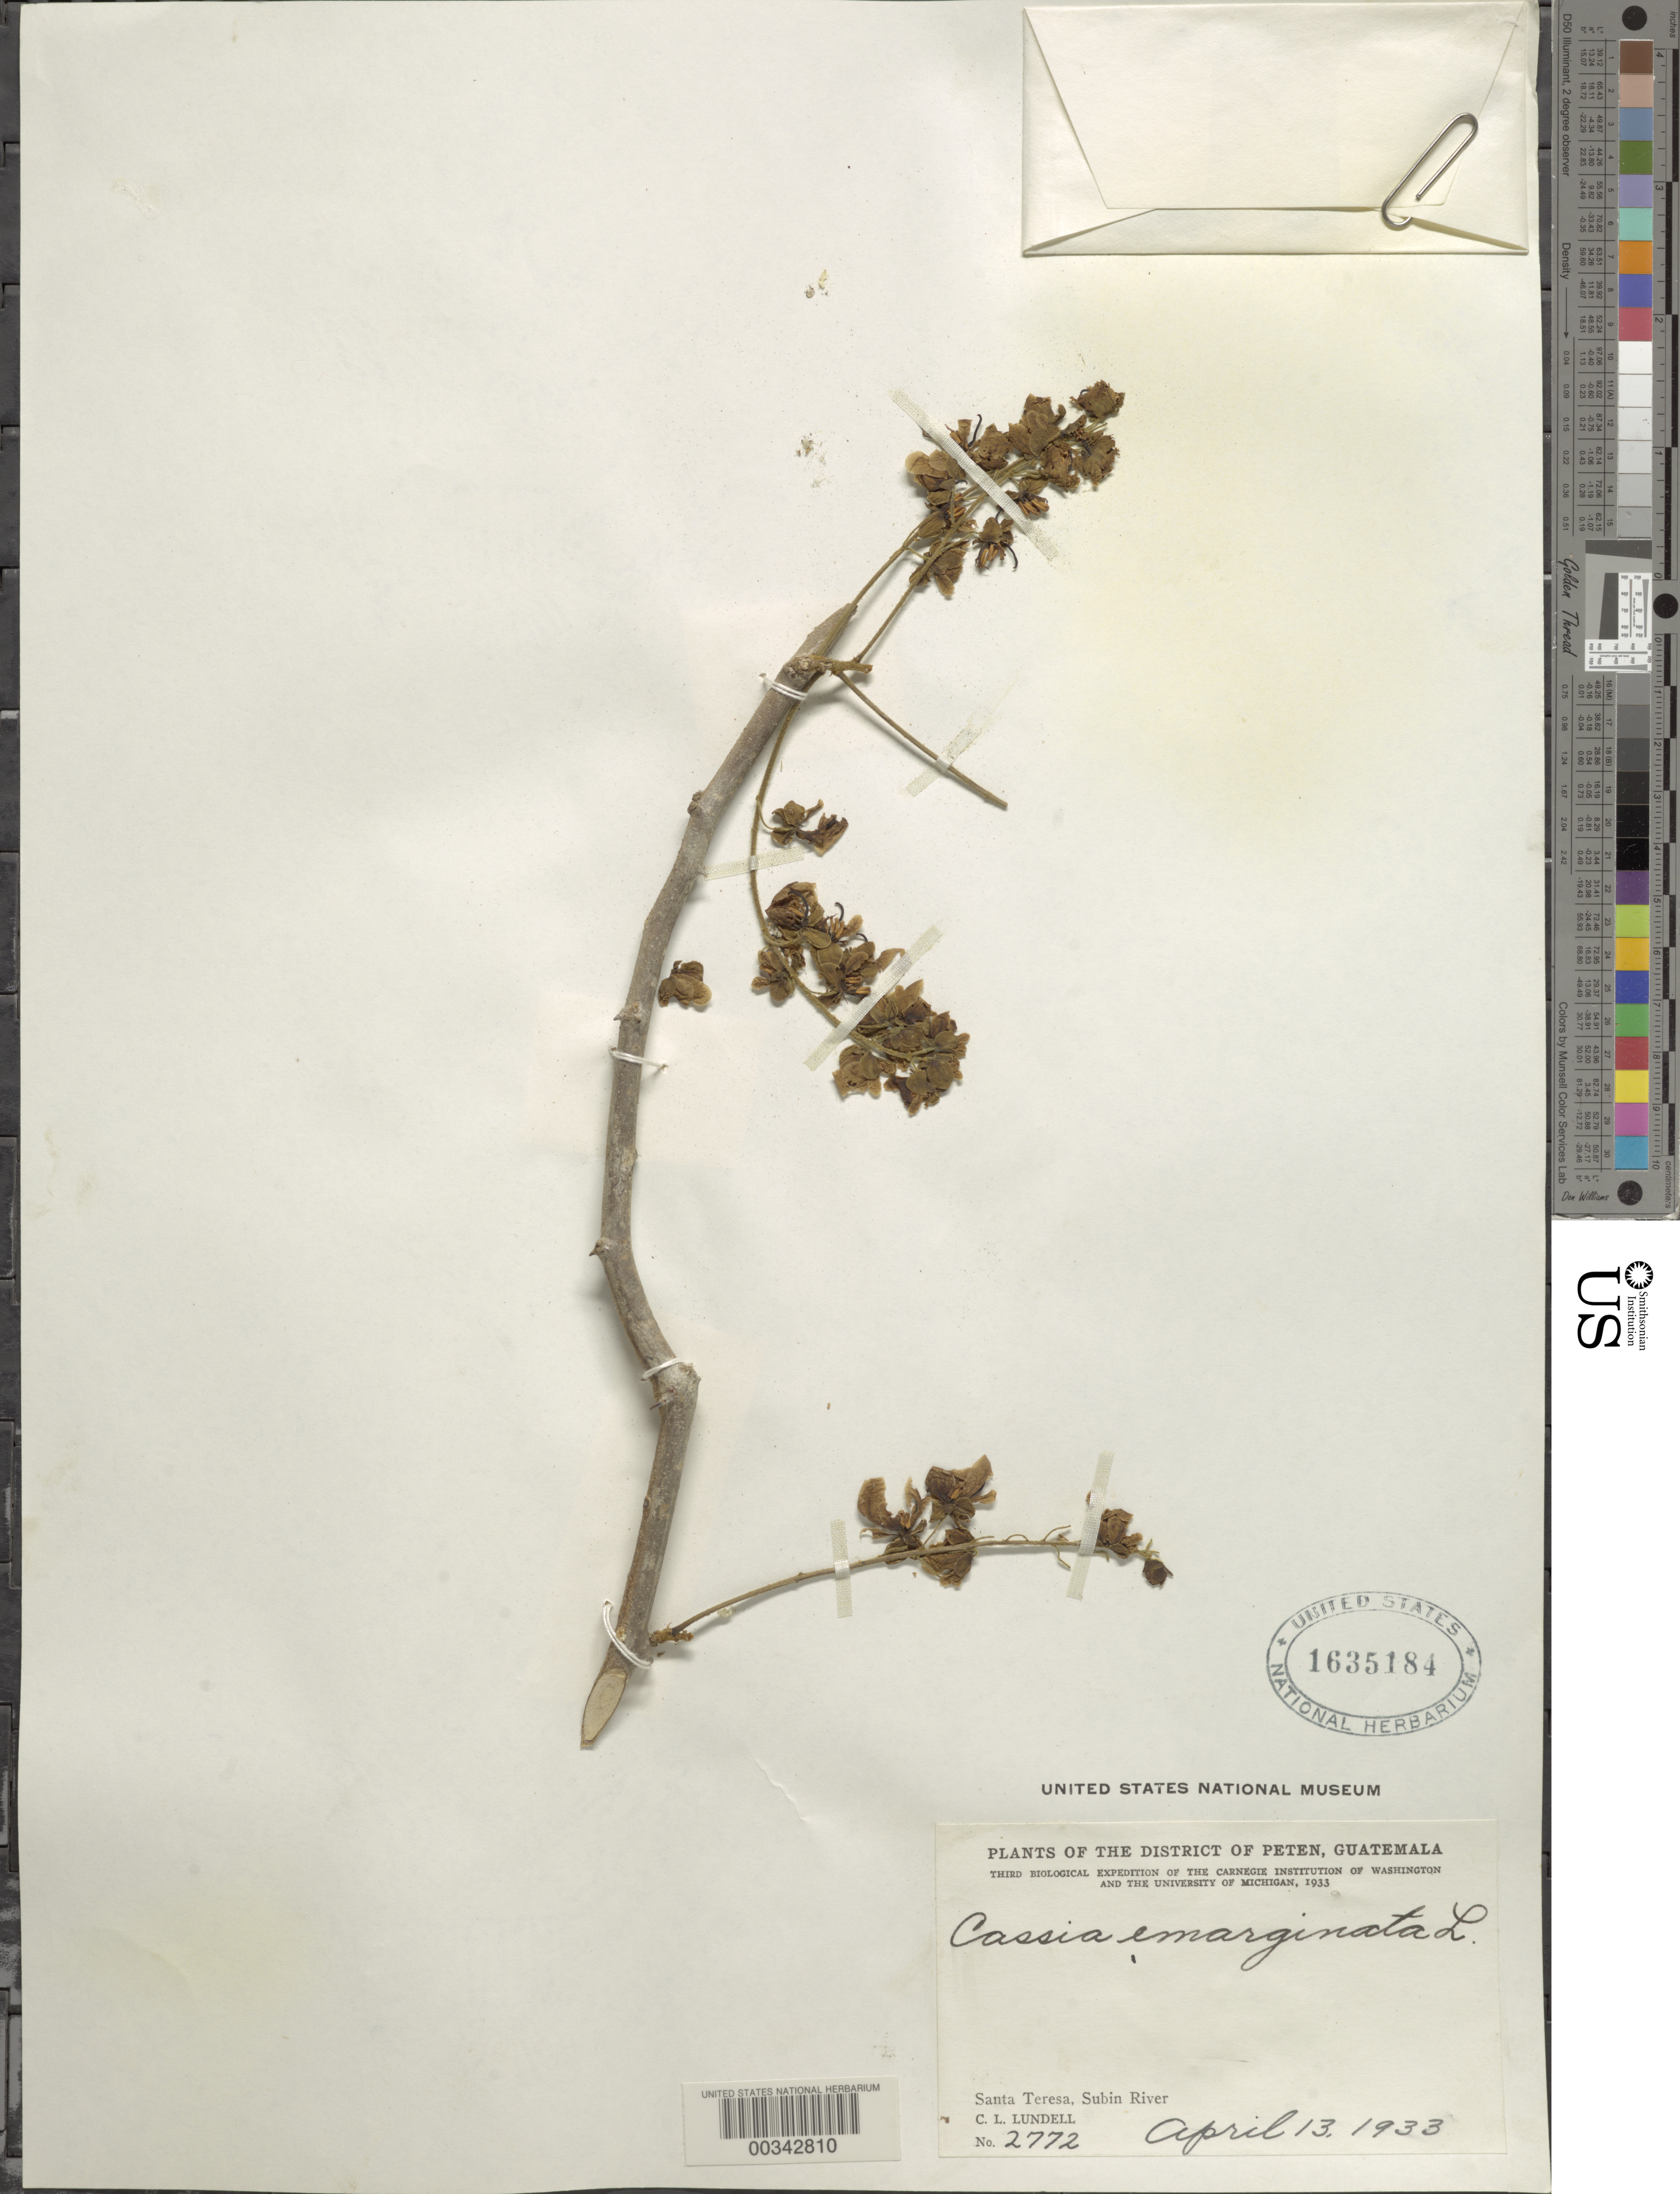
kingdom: Plantae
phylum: Tracheophyta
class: Magnoliopsida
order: Fabales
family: Fabaceae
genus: Senna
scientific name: Senna emarginata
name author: L.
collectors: C. L. Lundell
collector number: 2772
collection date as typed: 13 Apr 1933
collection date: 1933-04-13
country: Guatemala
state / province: El Petén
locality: Santa Teresa, Subin River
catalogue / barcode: US 1635184